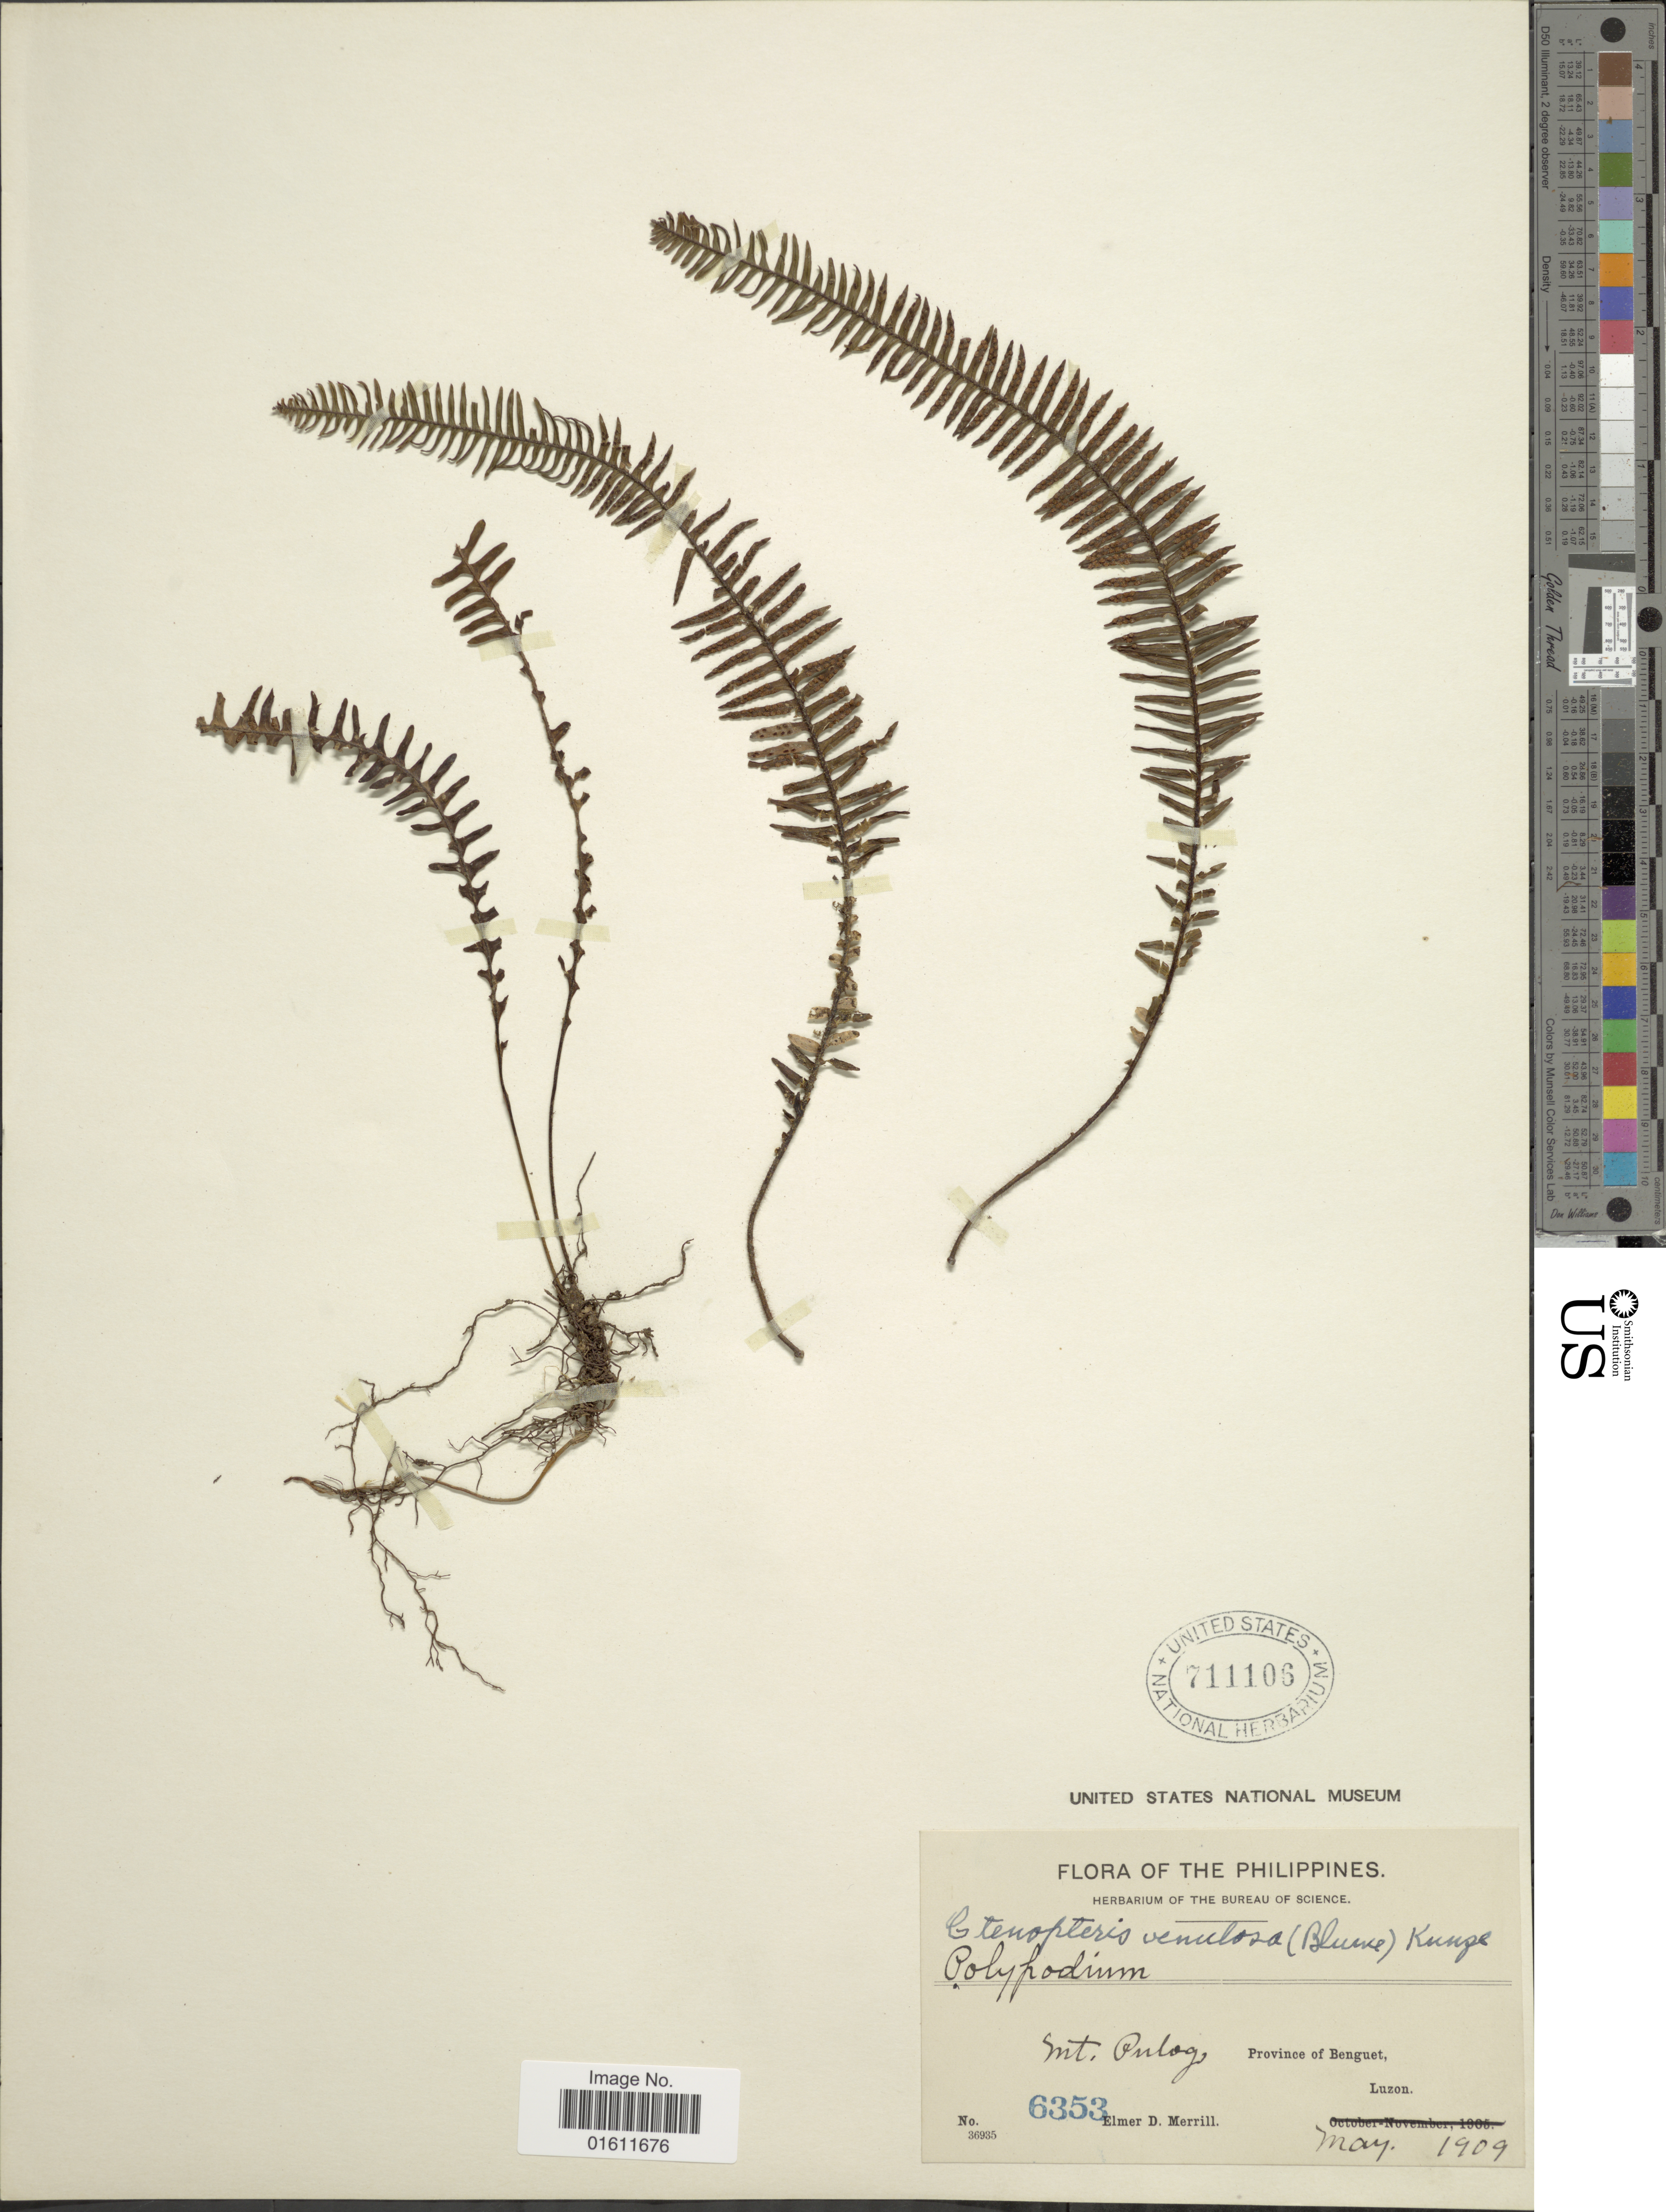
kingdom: Plantae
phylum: Tracheophyta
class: Polypodiopsida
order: Polypodiales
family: Polypodiaceae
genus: Prosaptia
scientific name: Prosaptia venulosa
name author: (Blume) M.G. Price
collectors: E. D. Merrill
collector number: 6353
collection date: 1909-05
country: Philippines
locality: Mt. Pulog, Province of Benguet, Luzon.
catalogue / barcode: US 711106